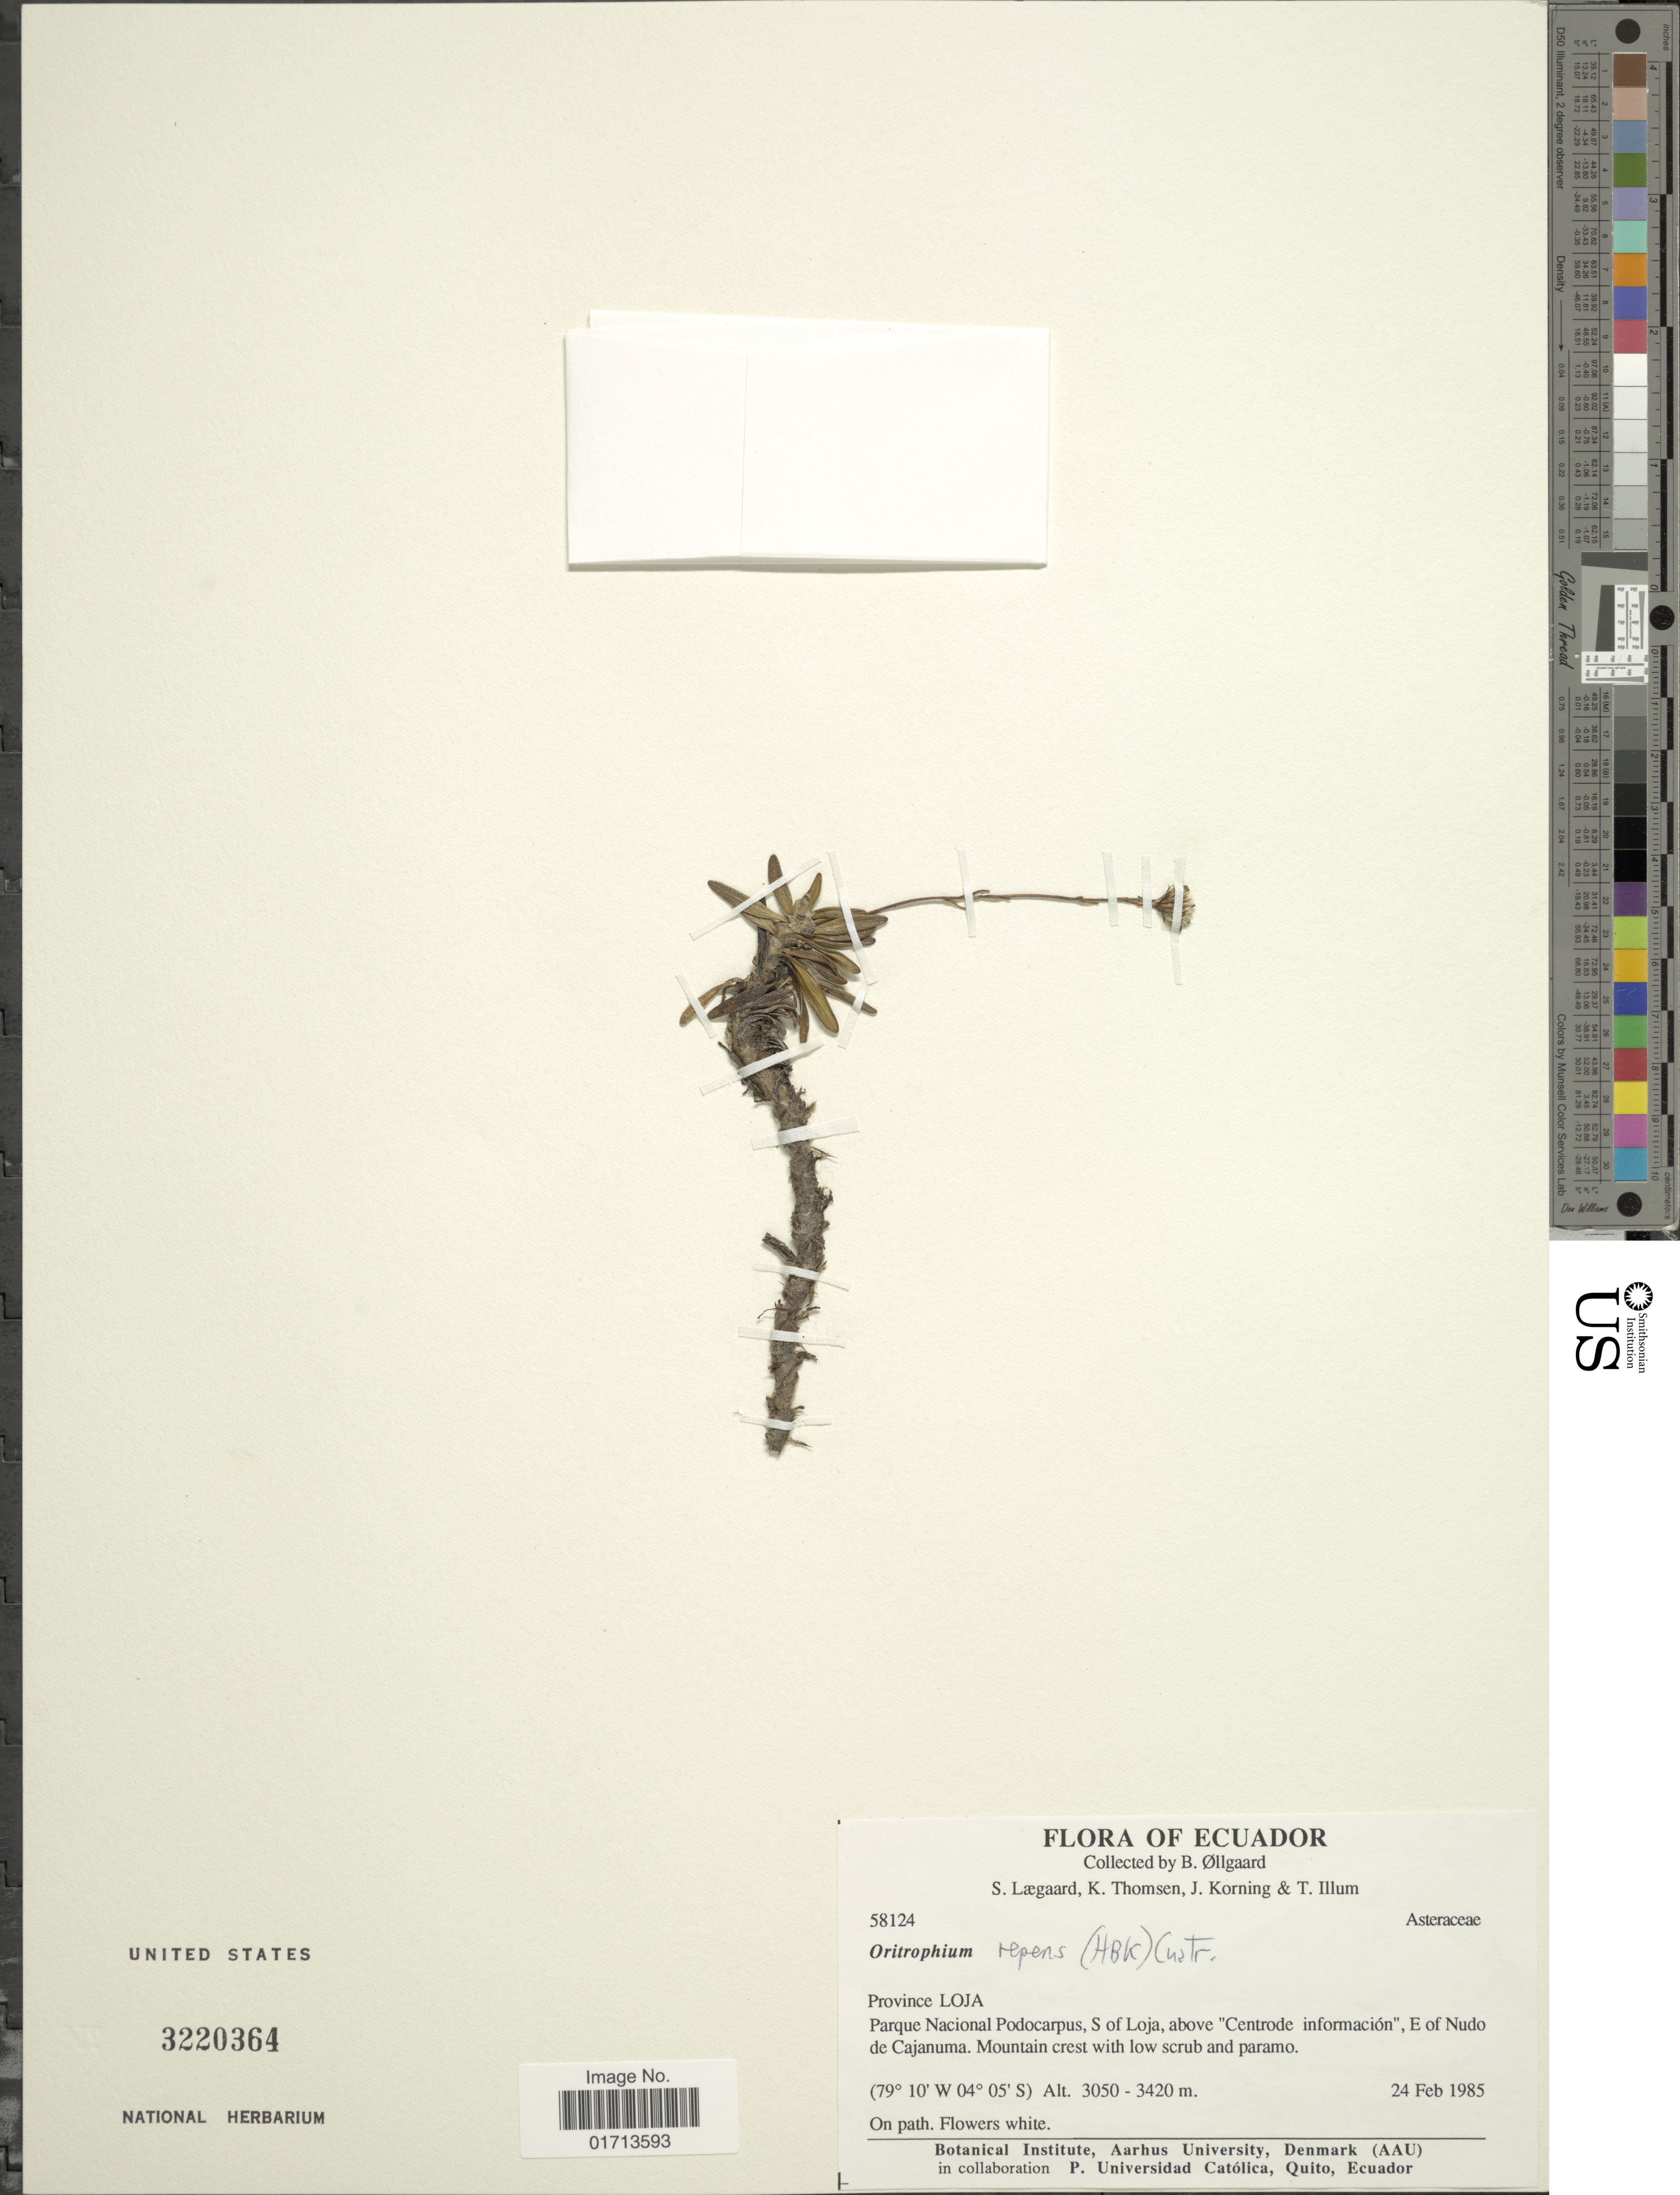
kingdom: Plantae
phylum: Tracheophyta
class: Magnoliopsida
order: Asterales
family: Asteraceae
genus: Oritrophium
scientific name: Oritrophium repens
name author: (Kunth) Cuatrec.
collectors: B. Øllgaard, S. Lægaard, K. Thomsen, J. Korning & T. Illum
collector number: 58124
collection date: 1985-02-24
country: Ecuador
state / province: Loja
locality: Parque Nacional Podocarpus, S of Loja, above "Centrode informacion", E of Nudo de Cajanuma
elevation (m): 3050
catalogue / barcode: US 3220364